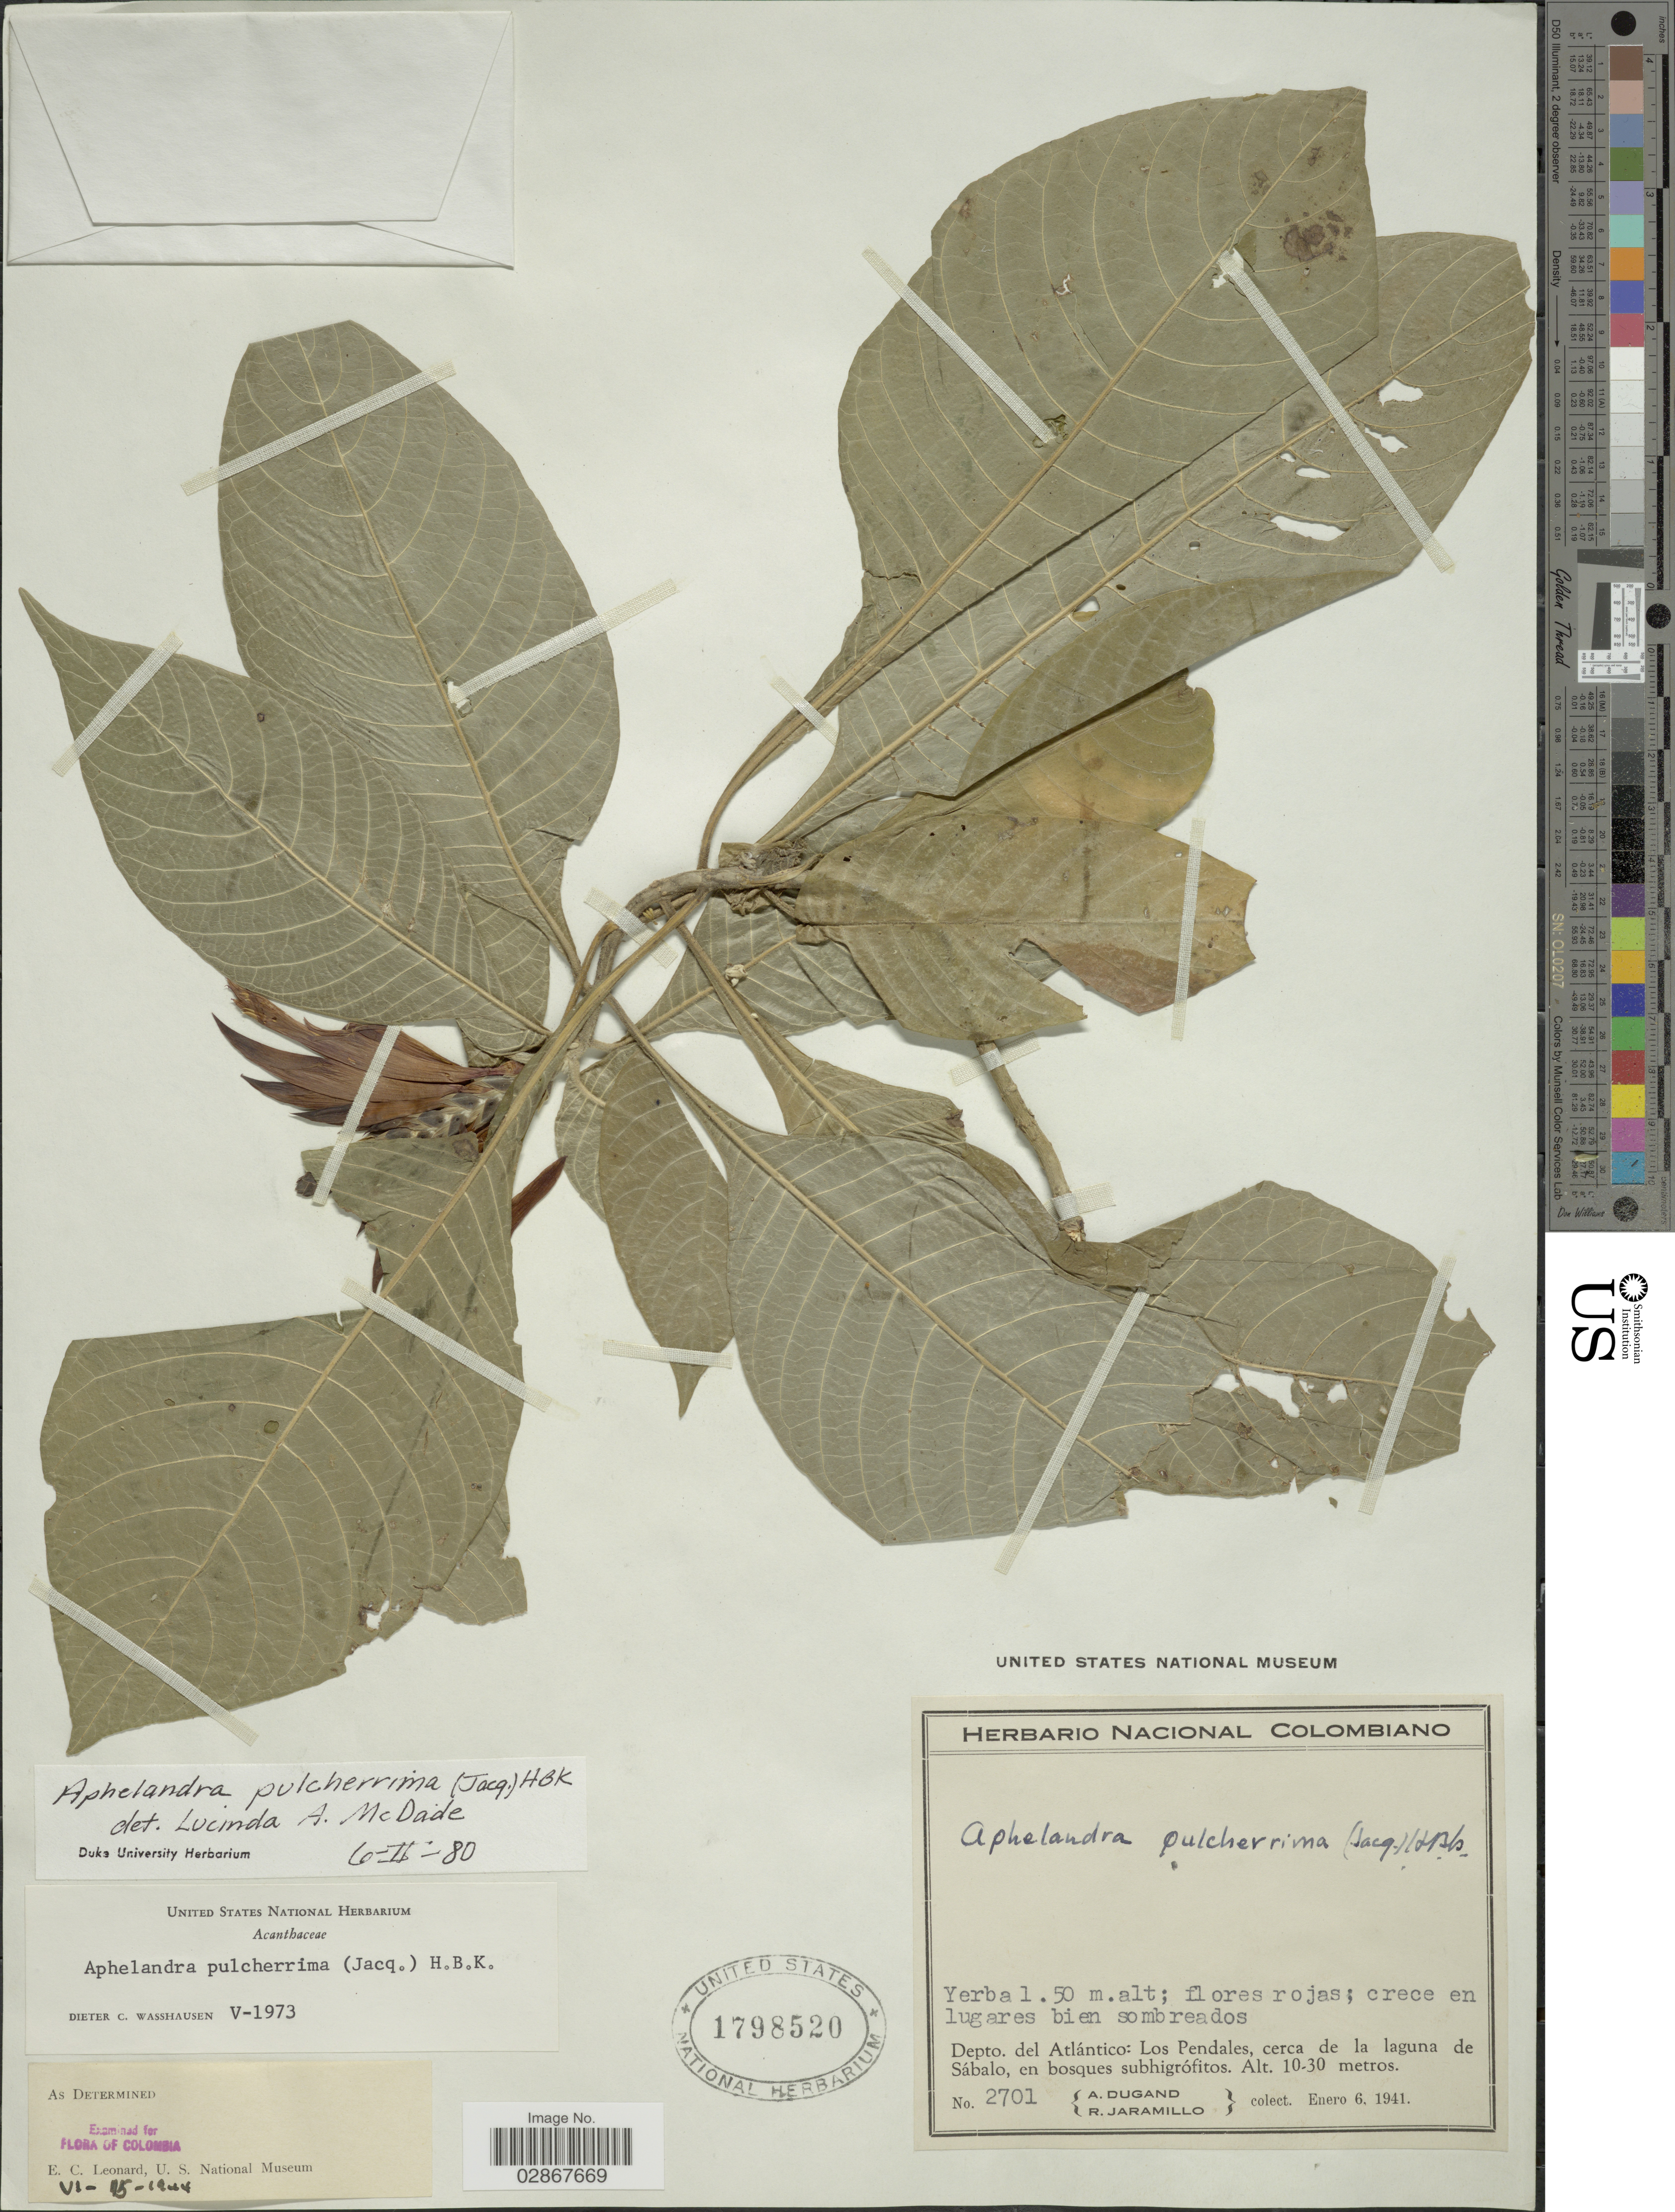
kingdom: Plantae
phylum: Tracheophyta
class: Magnoliopsida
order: Lamiales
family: Acanthaceae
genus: Aphelandra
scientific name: Aphelandra pulcherrima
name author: (Jacq.) Kunth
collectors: A. Dugand & R. Jaramillo M.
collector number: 2701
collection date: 1941-01-06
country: Colombia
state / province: Atlántico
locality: Depto. del Atlántico: Los Pendales, cerca de la laguna de Sábalo.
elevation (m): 10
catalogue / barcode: US 1798520